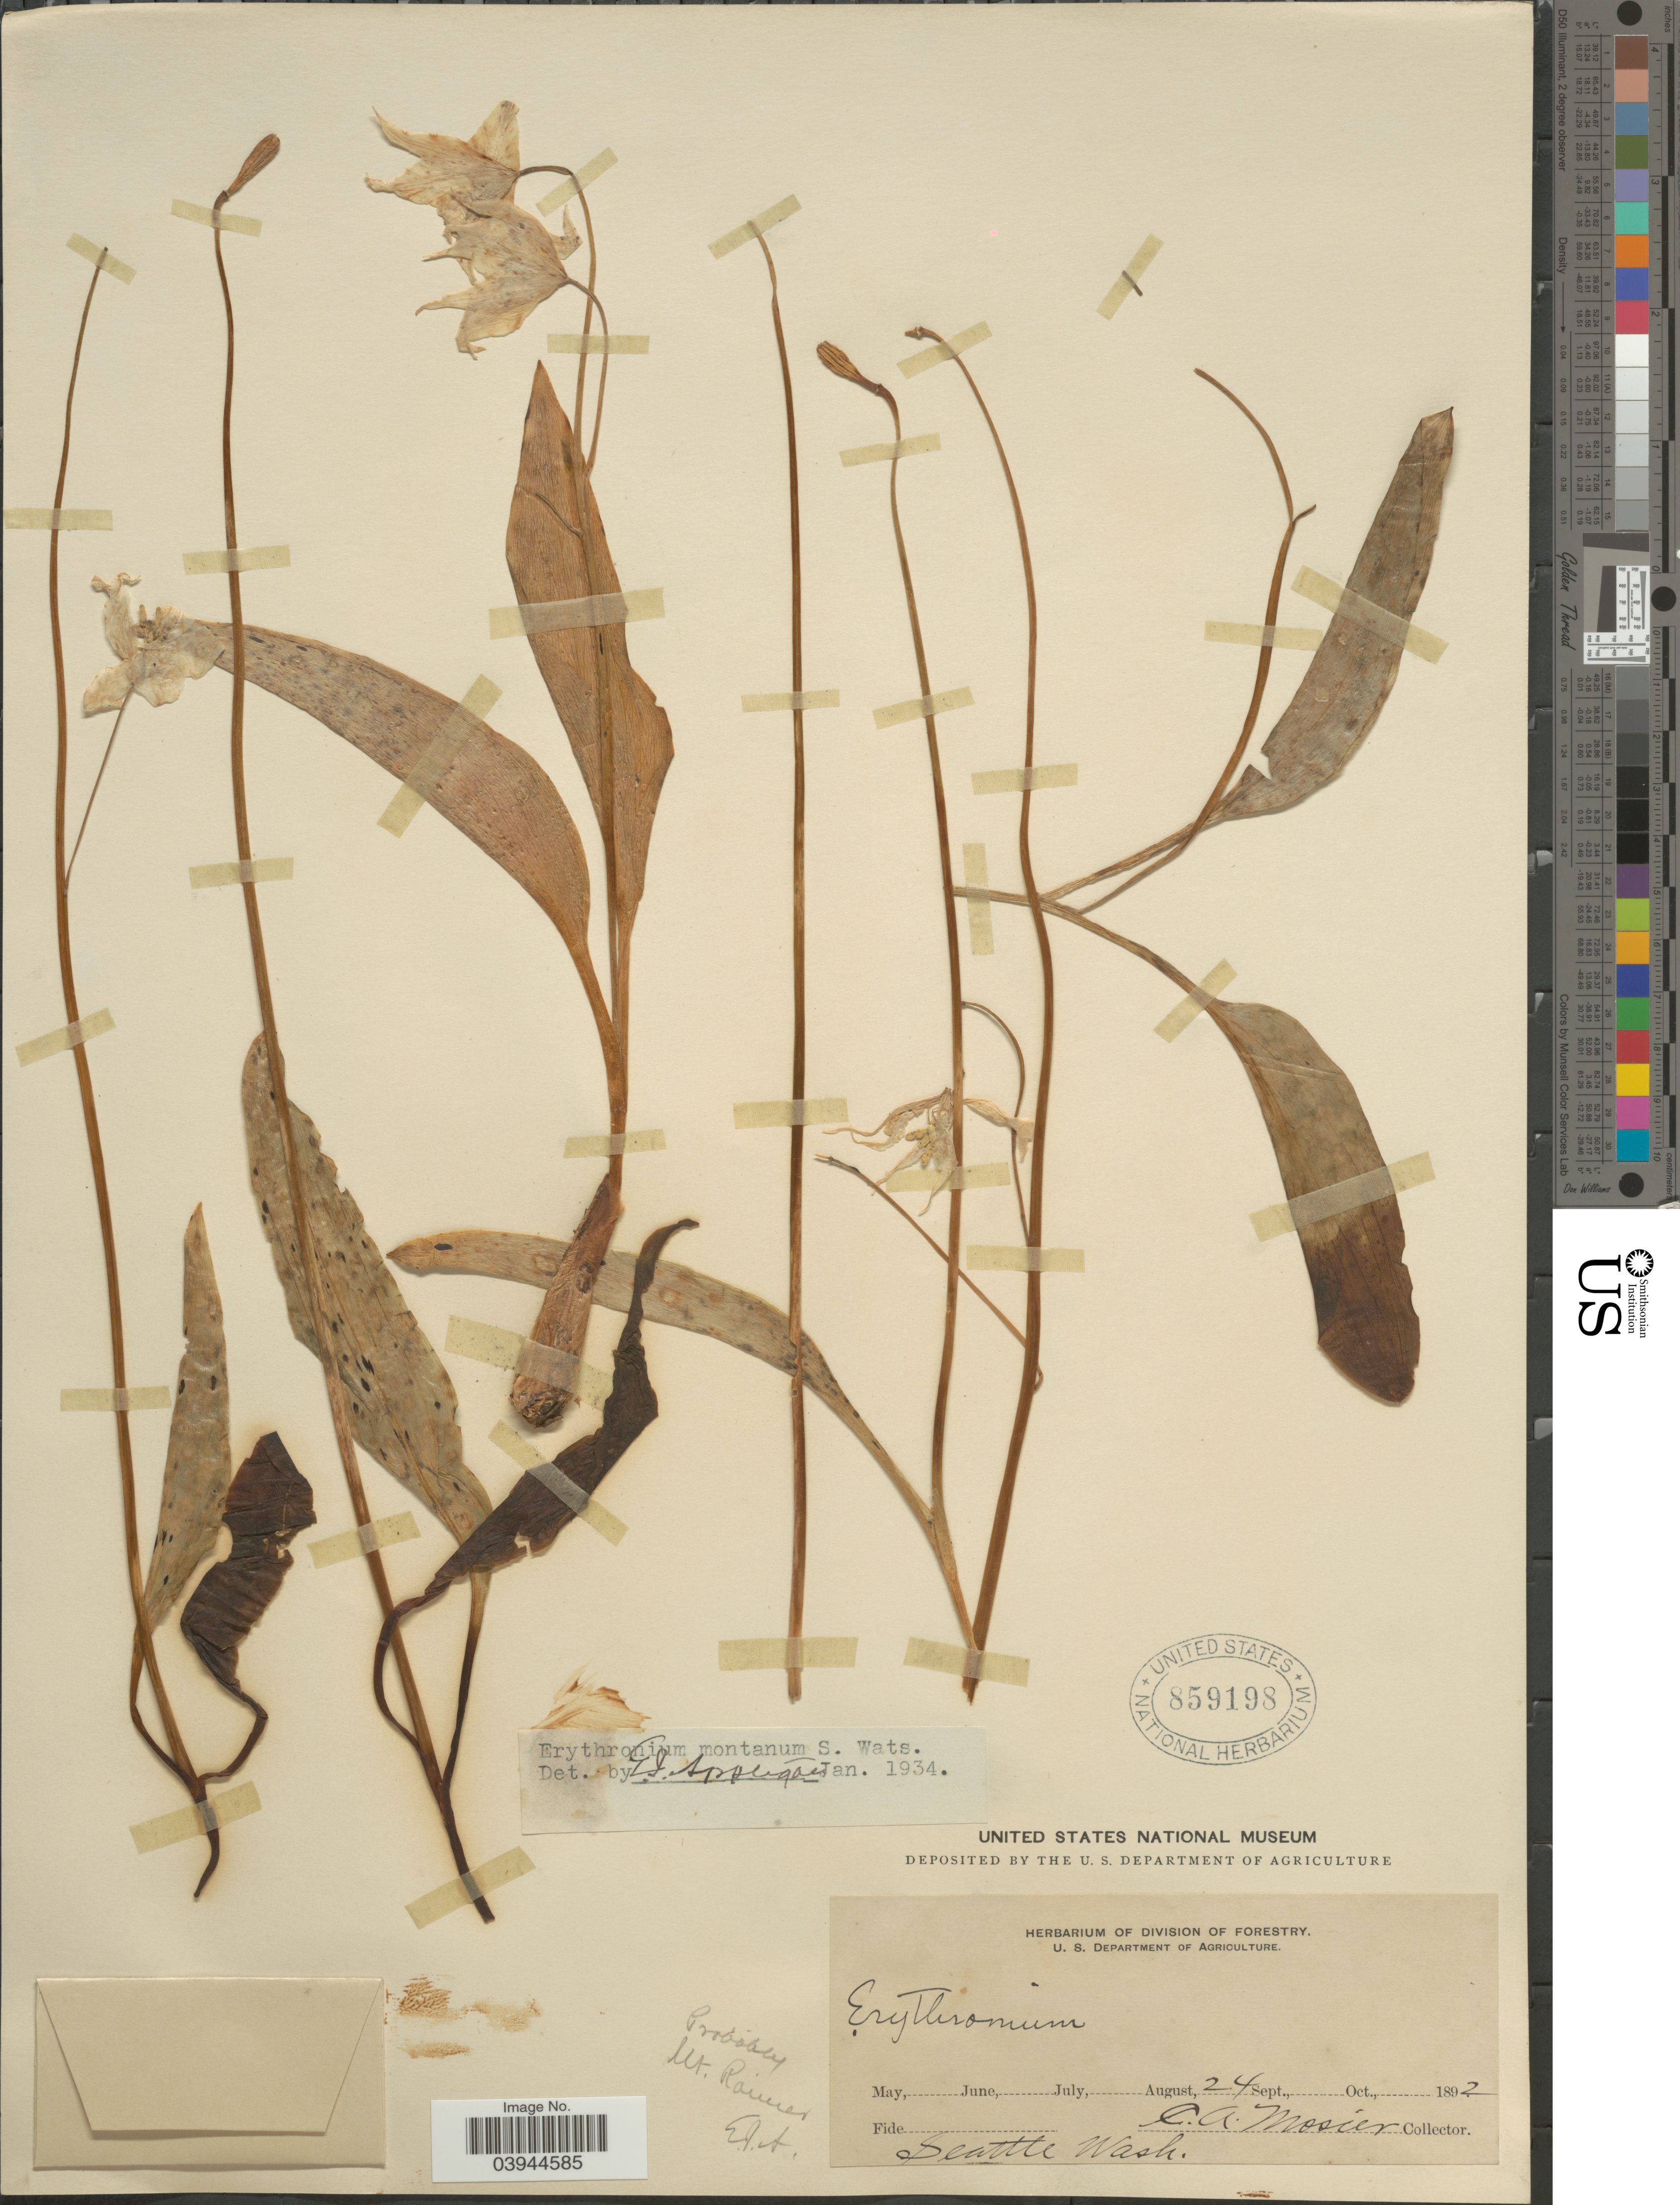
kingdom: Plantae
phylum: Tracheophyta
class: Liliopsida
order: Liliales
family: Liliaceae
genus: Erythronium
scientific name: Erythronium montanum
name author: S. Watson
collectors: C. A. Mosier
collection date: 1892-08-24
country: United States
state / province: Washington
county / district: King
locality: Mt. Rainier. Seattle.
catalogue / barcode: US 859198